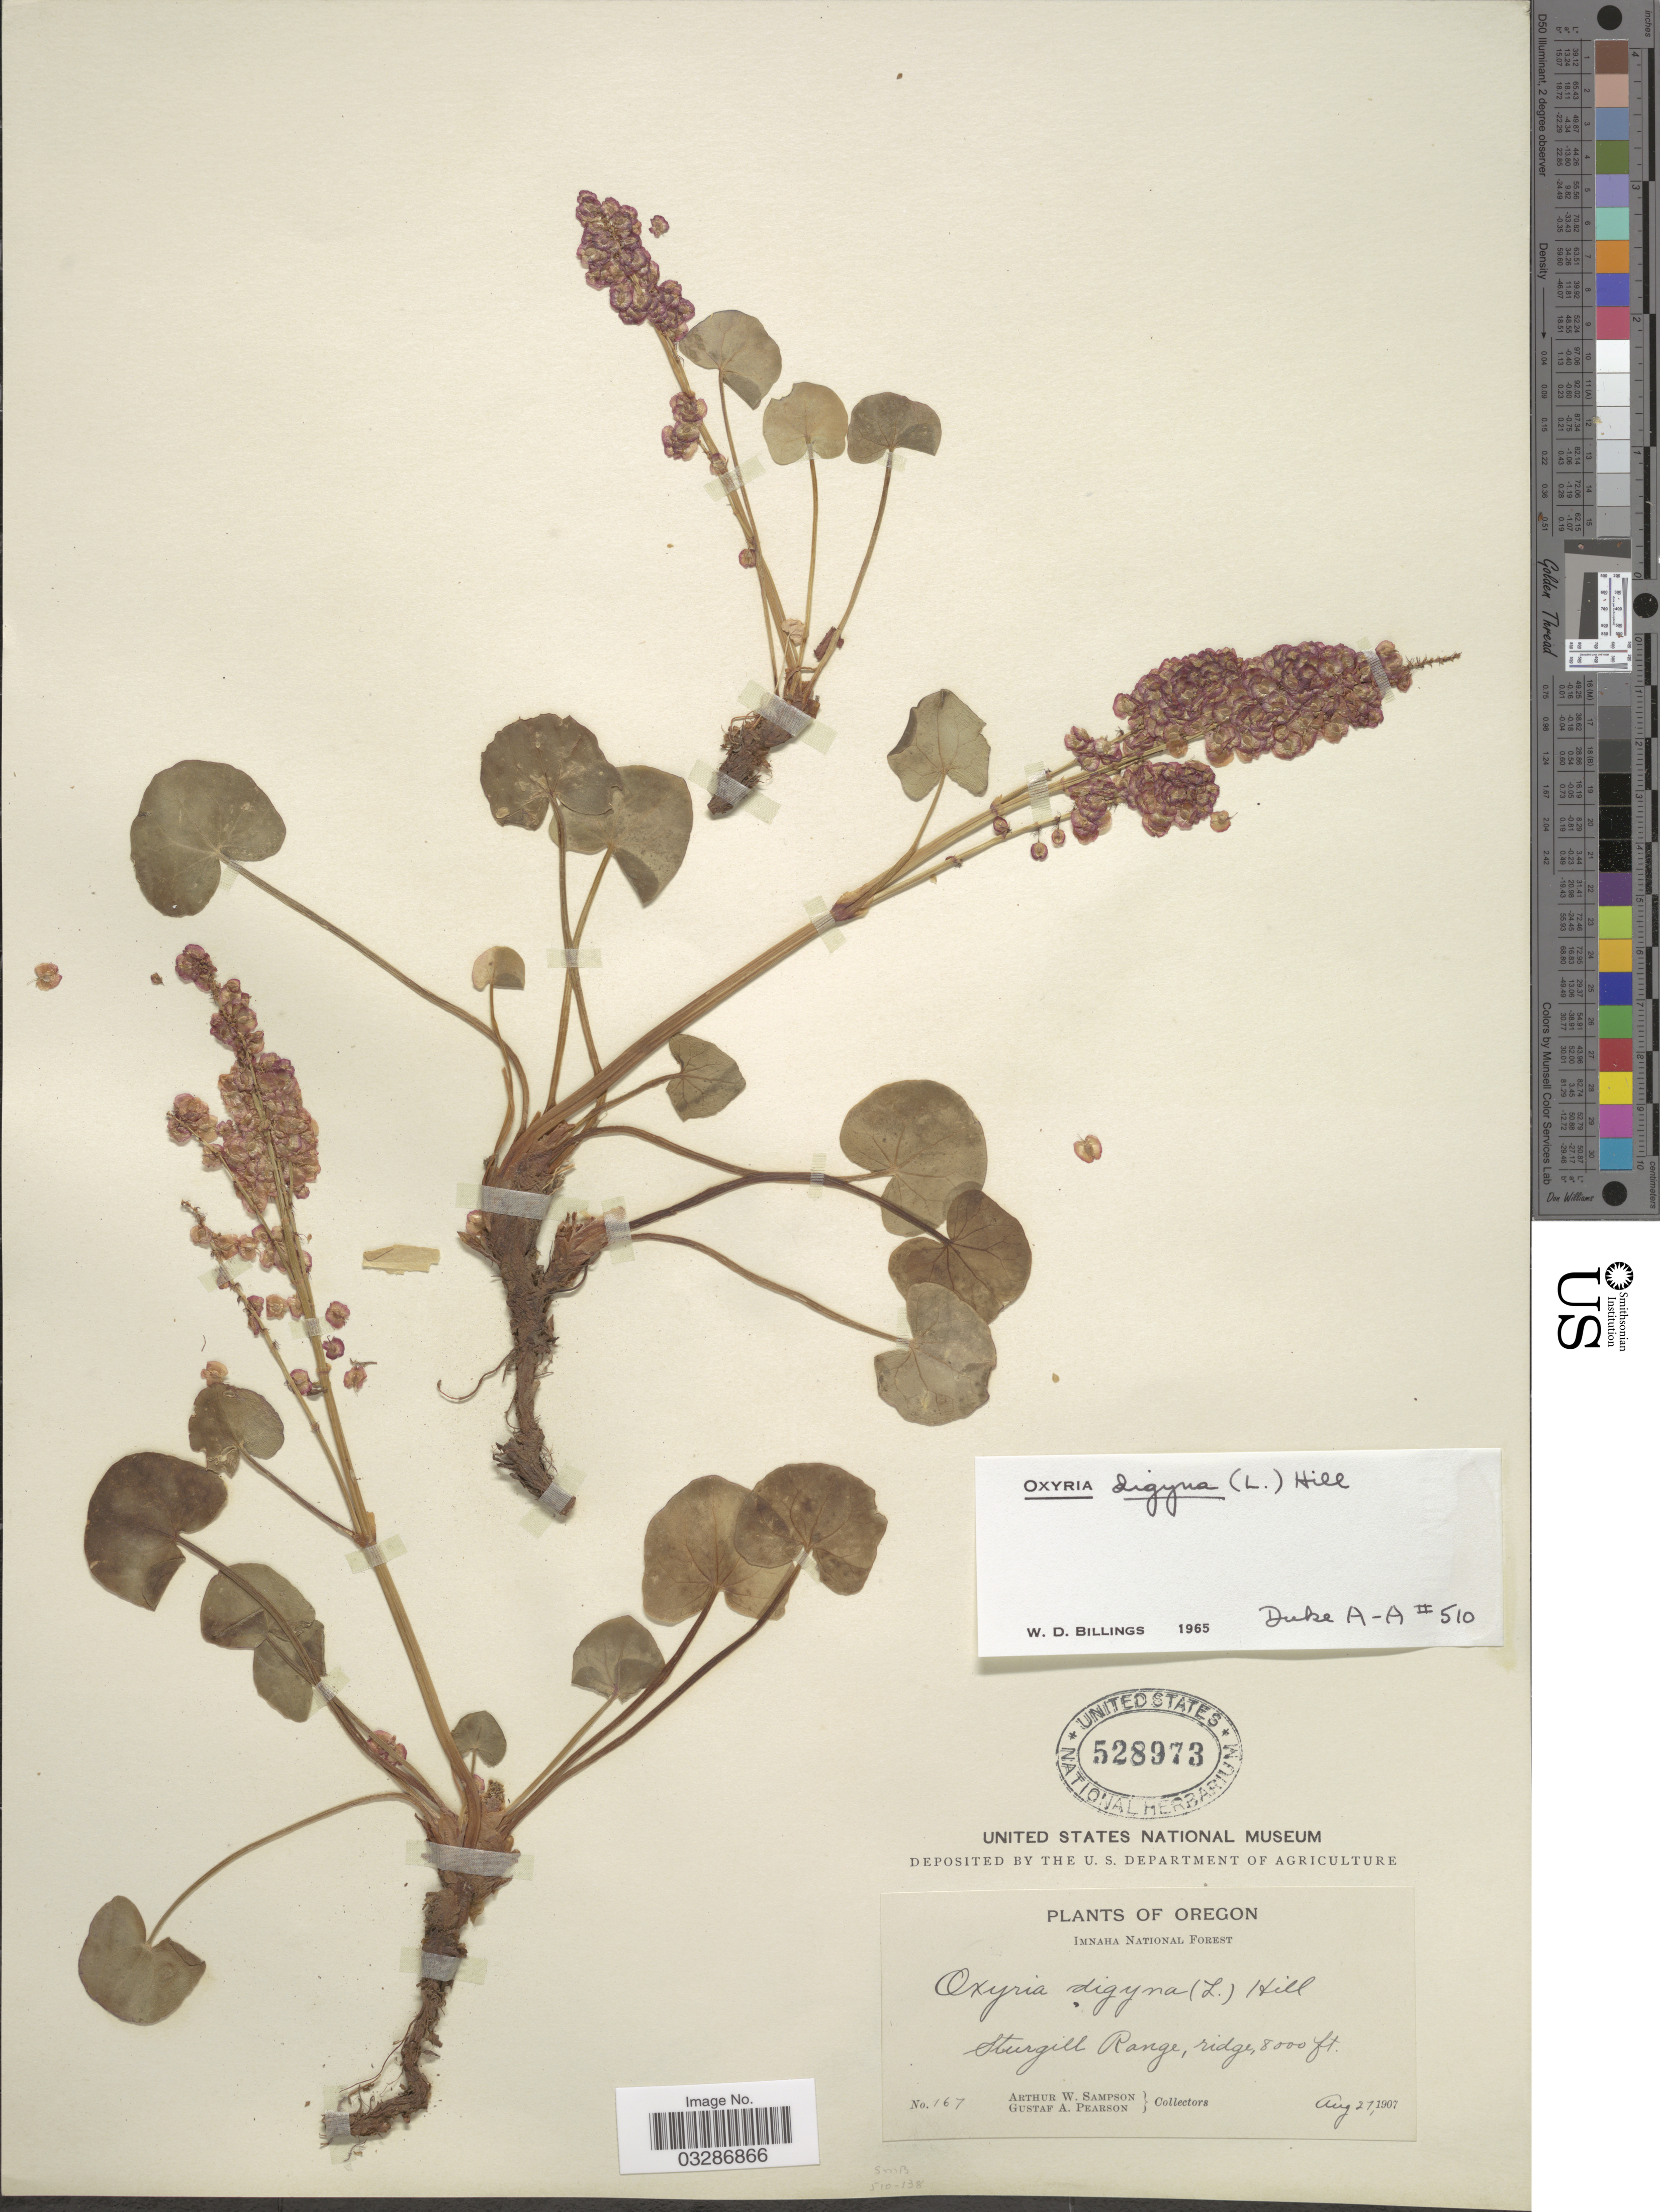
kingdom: Plantae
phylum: Tracheophyta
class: Magnoliopsida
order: Caryophyllales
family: Polygonaceae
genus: Oxyria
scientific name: Oxyria digyna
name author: (L.) Hill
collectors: A. Sampson & G. Pearson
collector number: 167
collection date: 1907-08-27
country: United States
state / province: Oregon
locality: Imnaha National Forest. Sturgill Range.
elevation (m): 2438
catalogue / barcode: US 528973